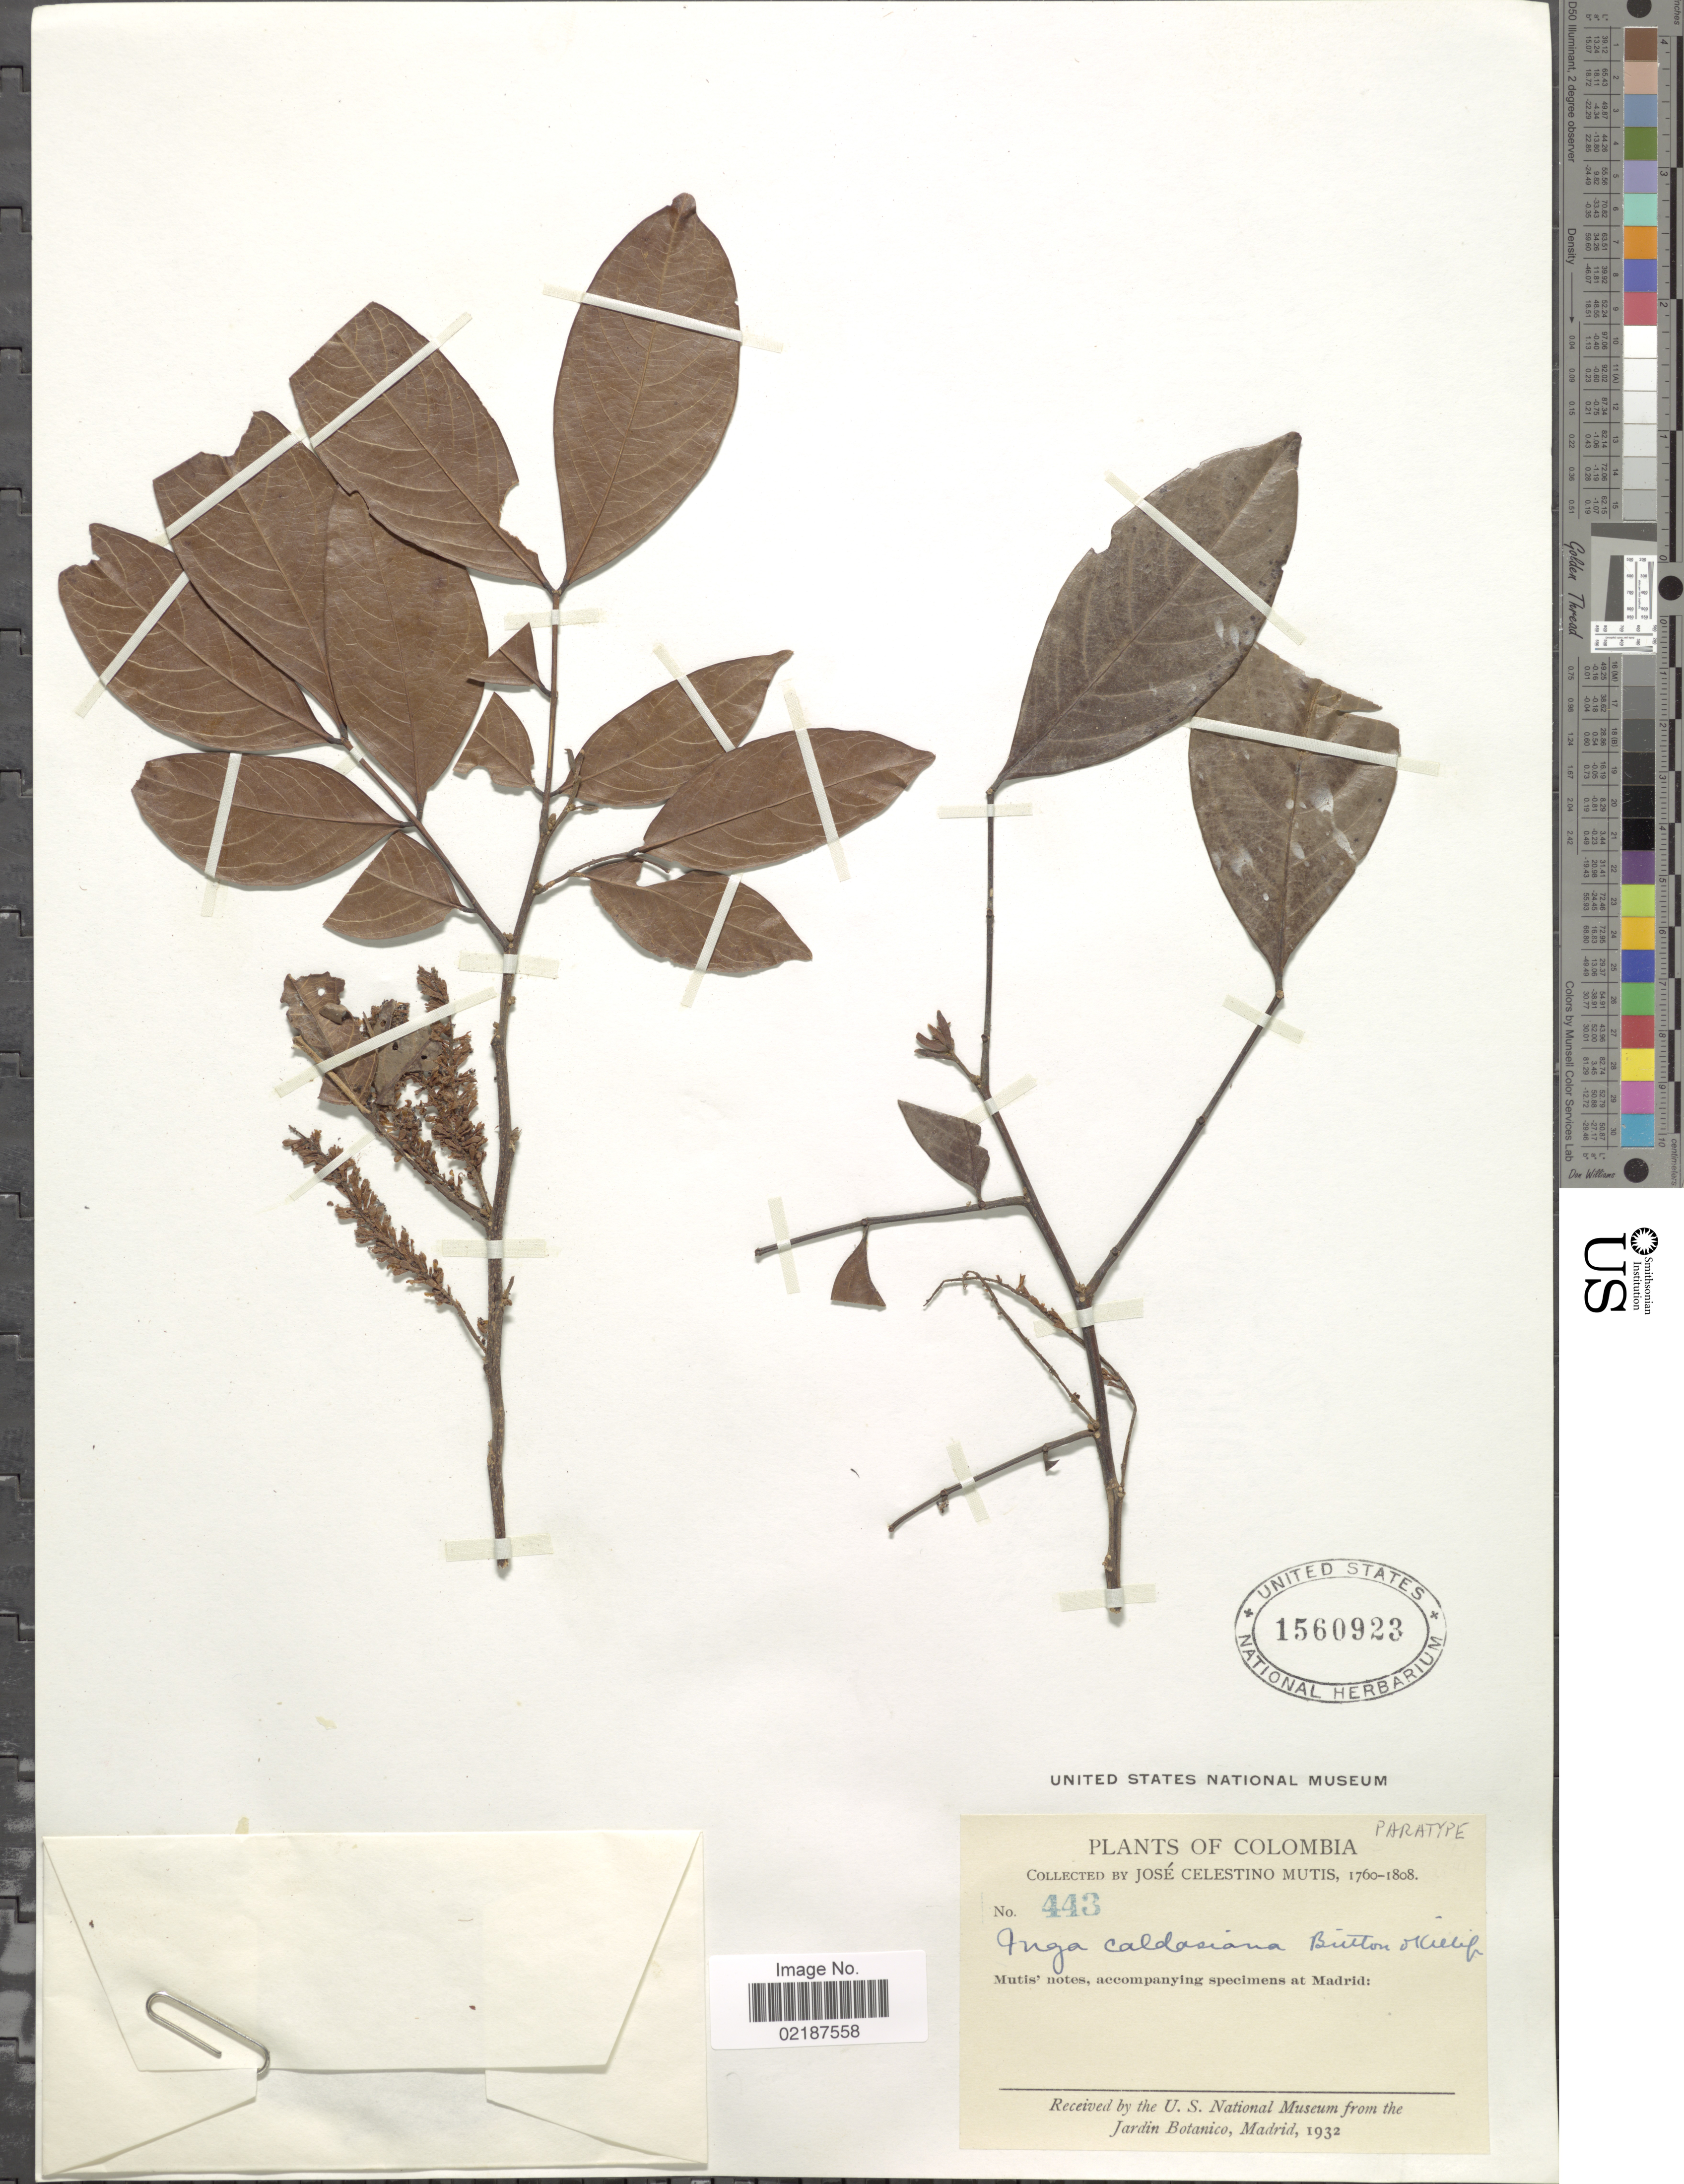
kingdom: Plantae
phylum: Tracheophyta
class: Magnoliopsida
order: Fabales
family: Fabaceae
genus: Inga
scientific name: Inga coruscans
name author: Humb. & Bonpl. ex Willd.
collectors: J. C. B. Mutis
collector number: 443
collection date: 1760/1808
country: Colombia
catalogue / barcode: US 1560923